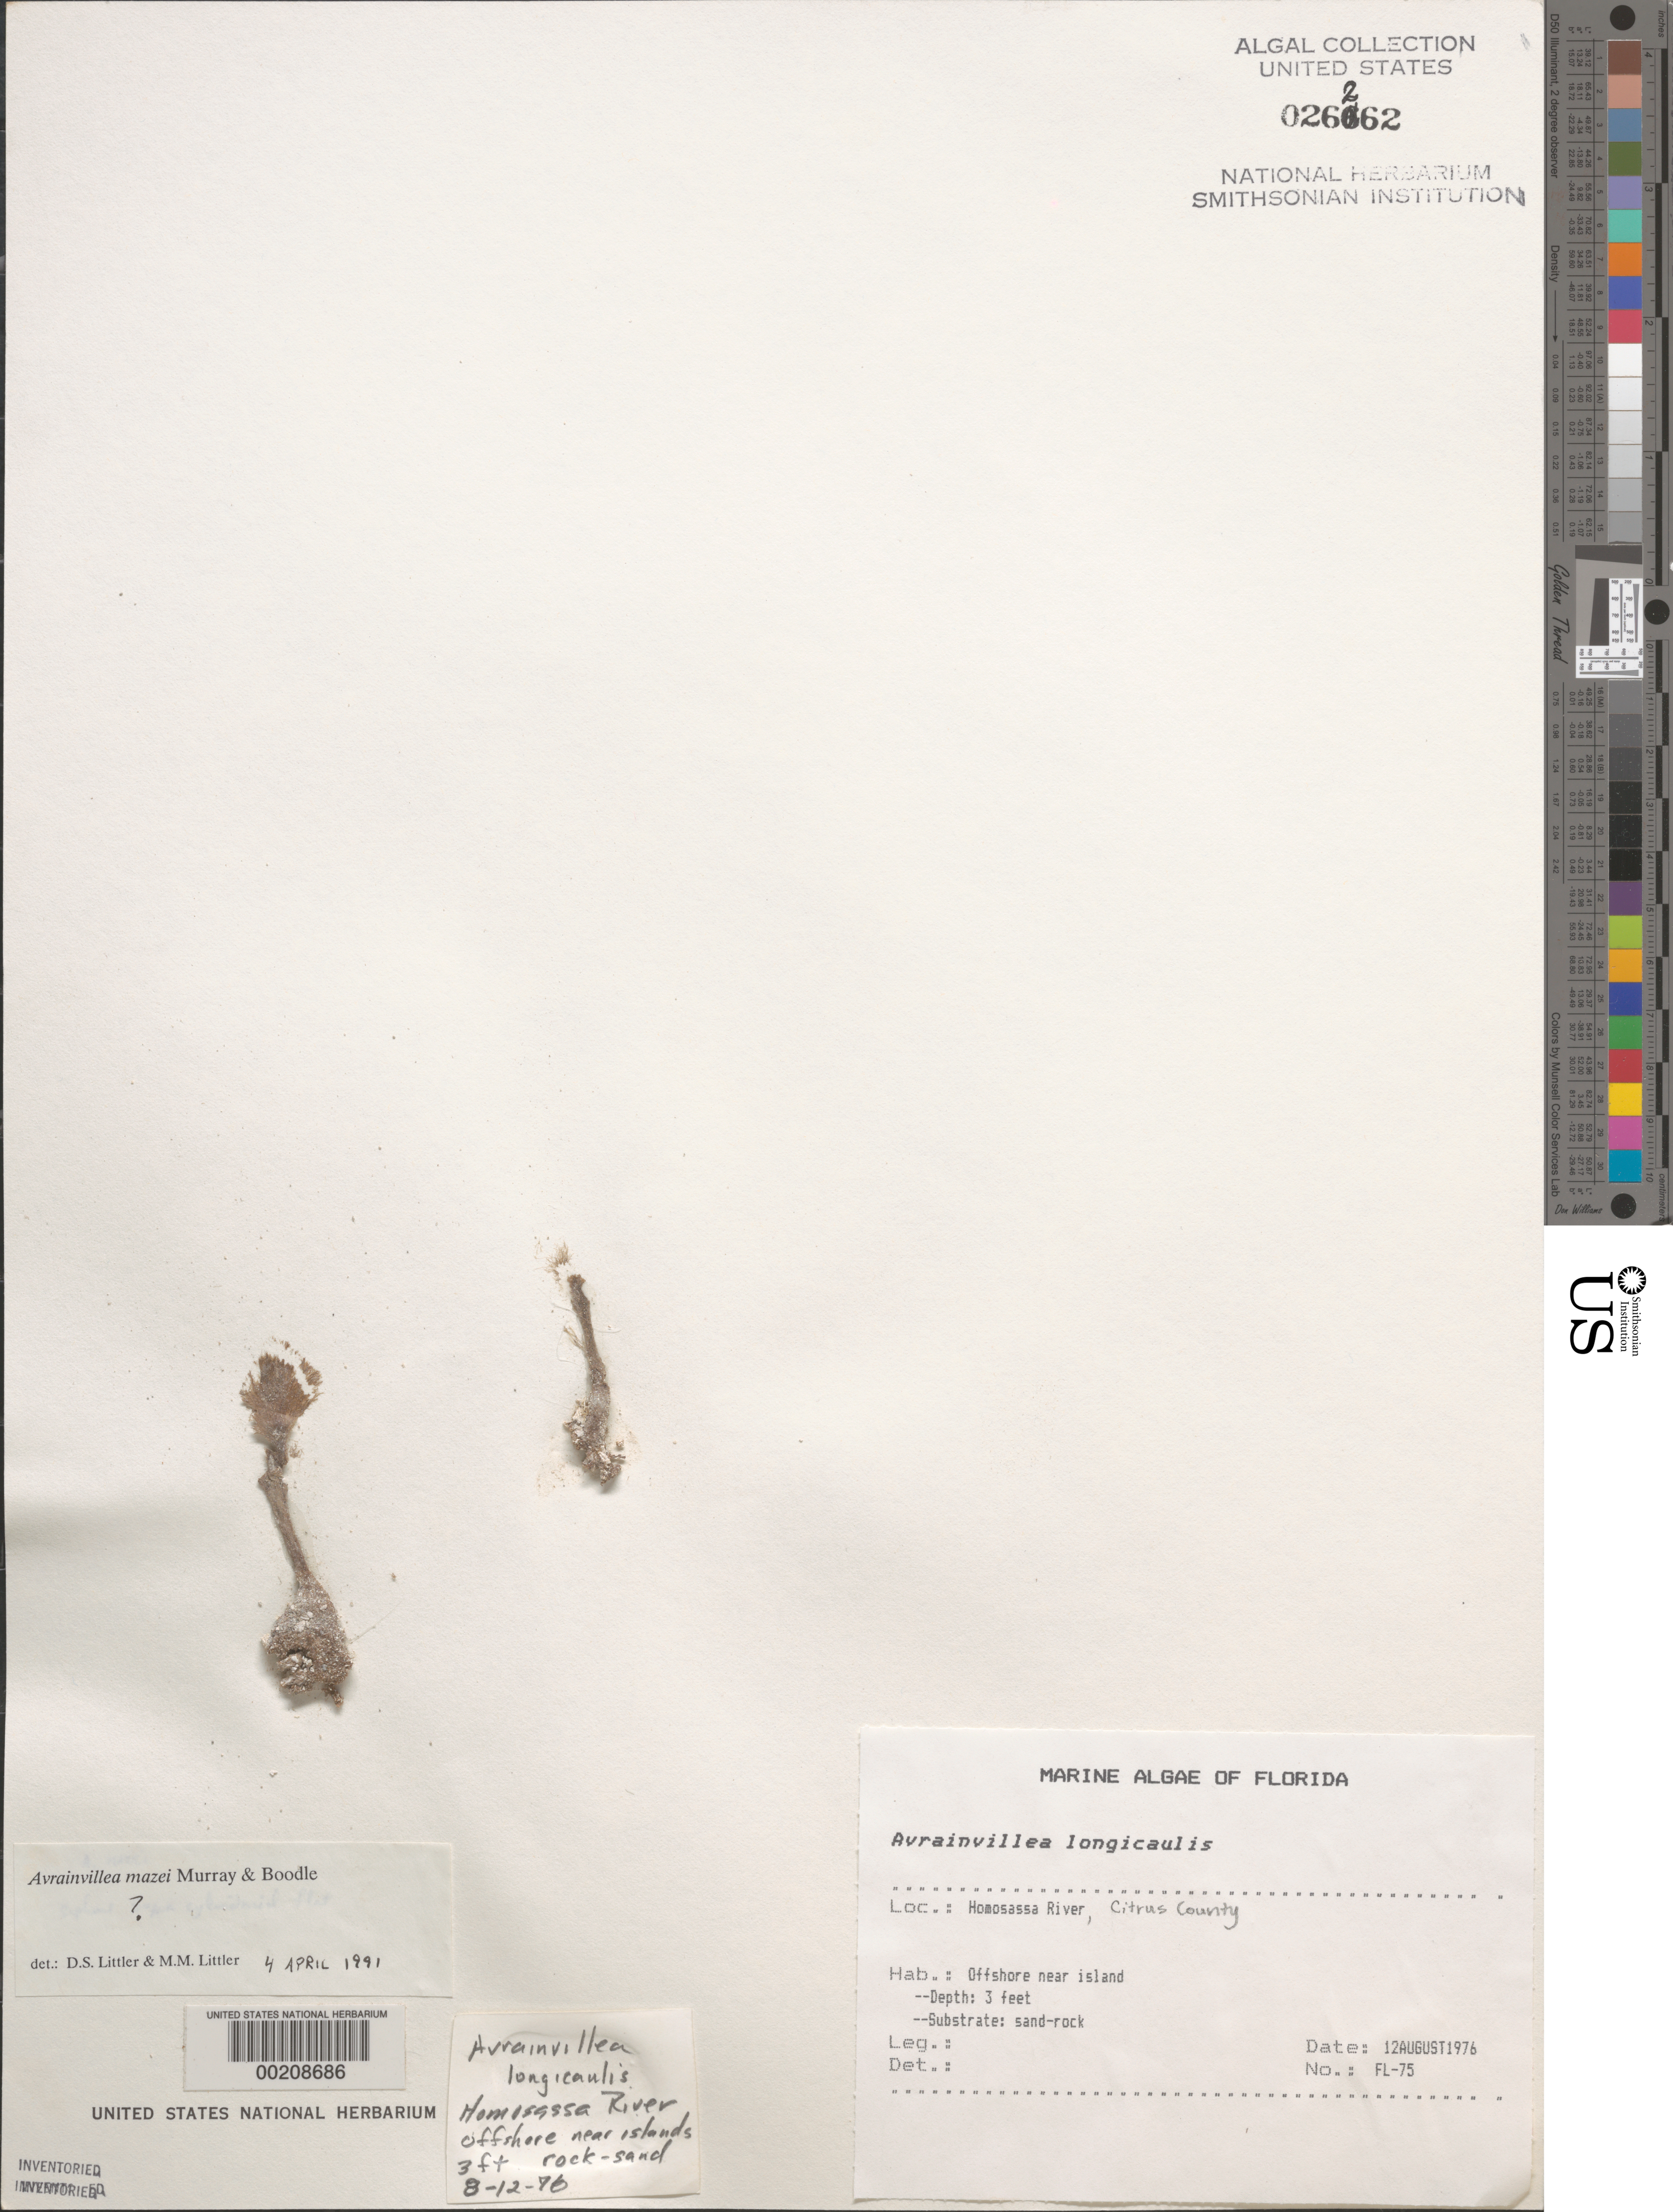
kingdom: Plantae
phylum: Chlorophyta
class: Ulvophyceae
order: Bryopsidales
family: Dichotomosiphonaceae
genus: Avrainvillea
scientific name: Avrainvillea mazei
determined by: Littler, D. S.; Littler, M. M.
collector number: FL-75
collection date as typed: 12 Aug 1976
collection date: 1976-08-12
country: United States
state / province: Florida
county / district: Citrus County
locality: Homosassa River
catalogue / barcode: US 26262